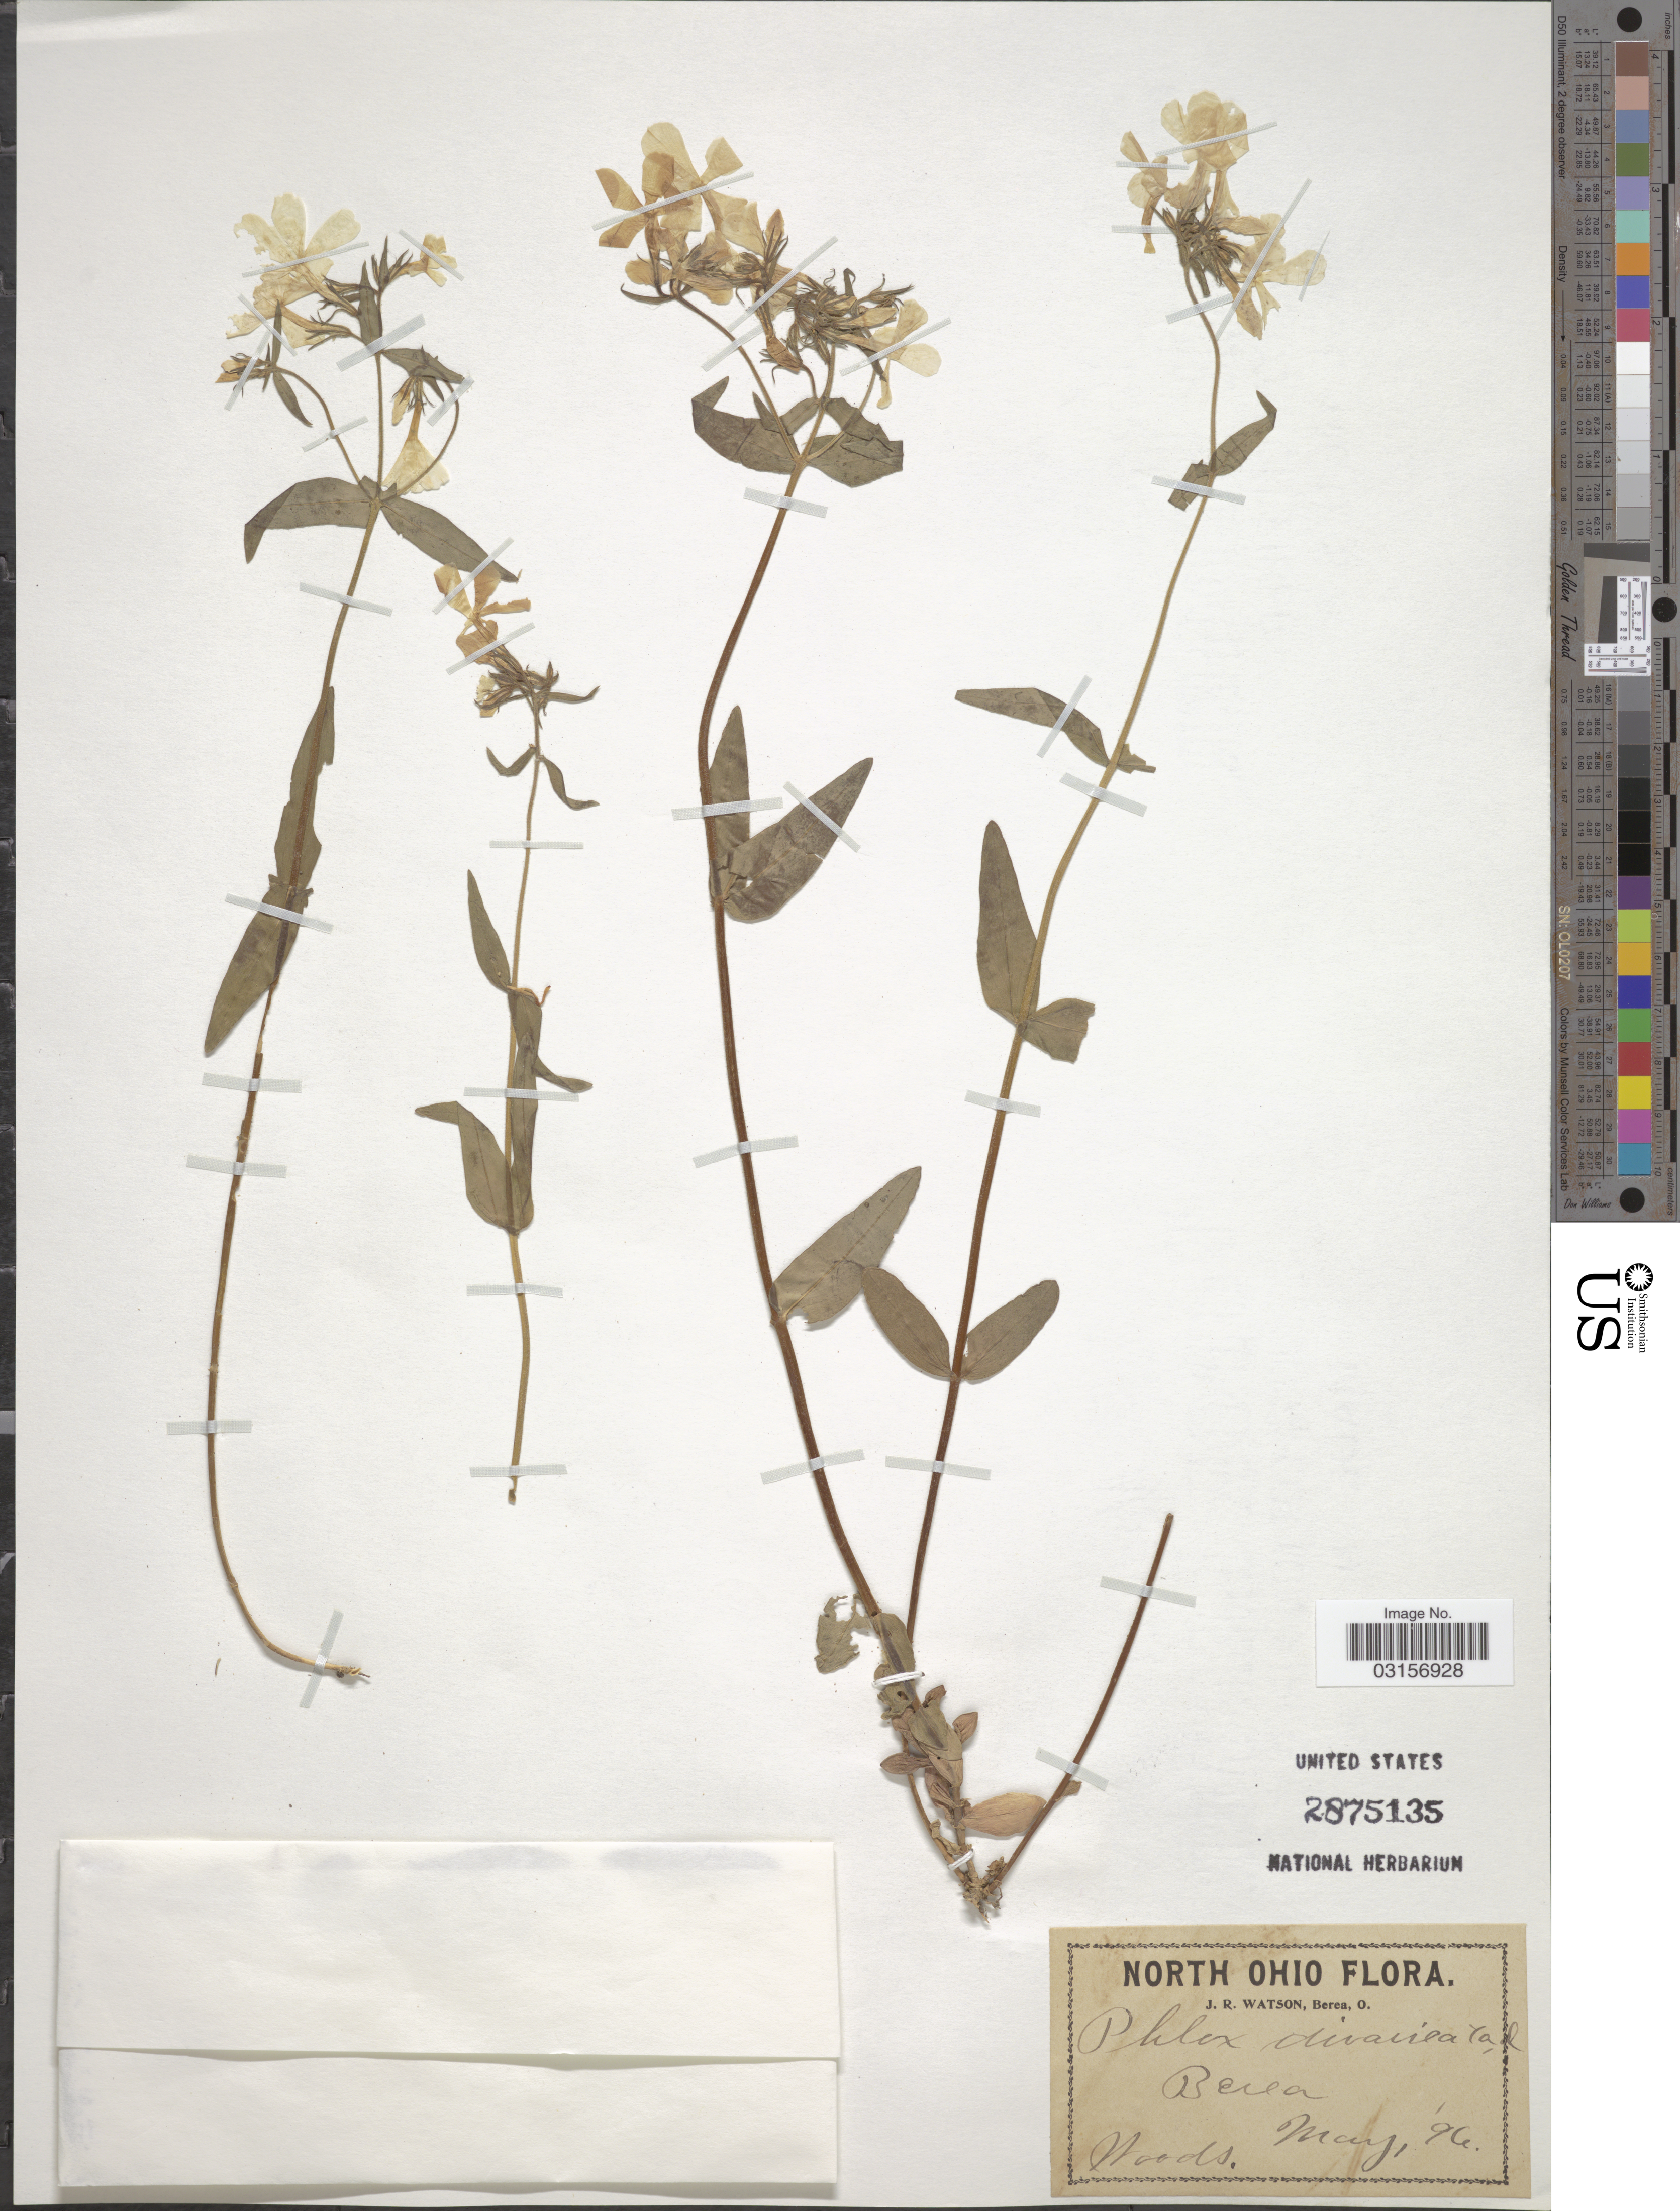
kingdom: Plantae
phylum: Tracheophyta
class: Magnoliopsida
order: Ericales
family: Polemoniaceae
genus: Phlox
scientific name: Phlox divaricata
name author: L.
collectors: J. R. Watson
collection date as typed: Transcribed d/m/y: /5/96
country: United States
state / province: Ohio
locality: North Ohio, Berea.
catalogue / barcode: US 2875135